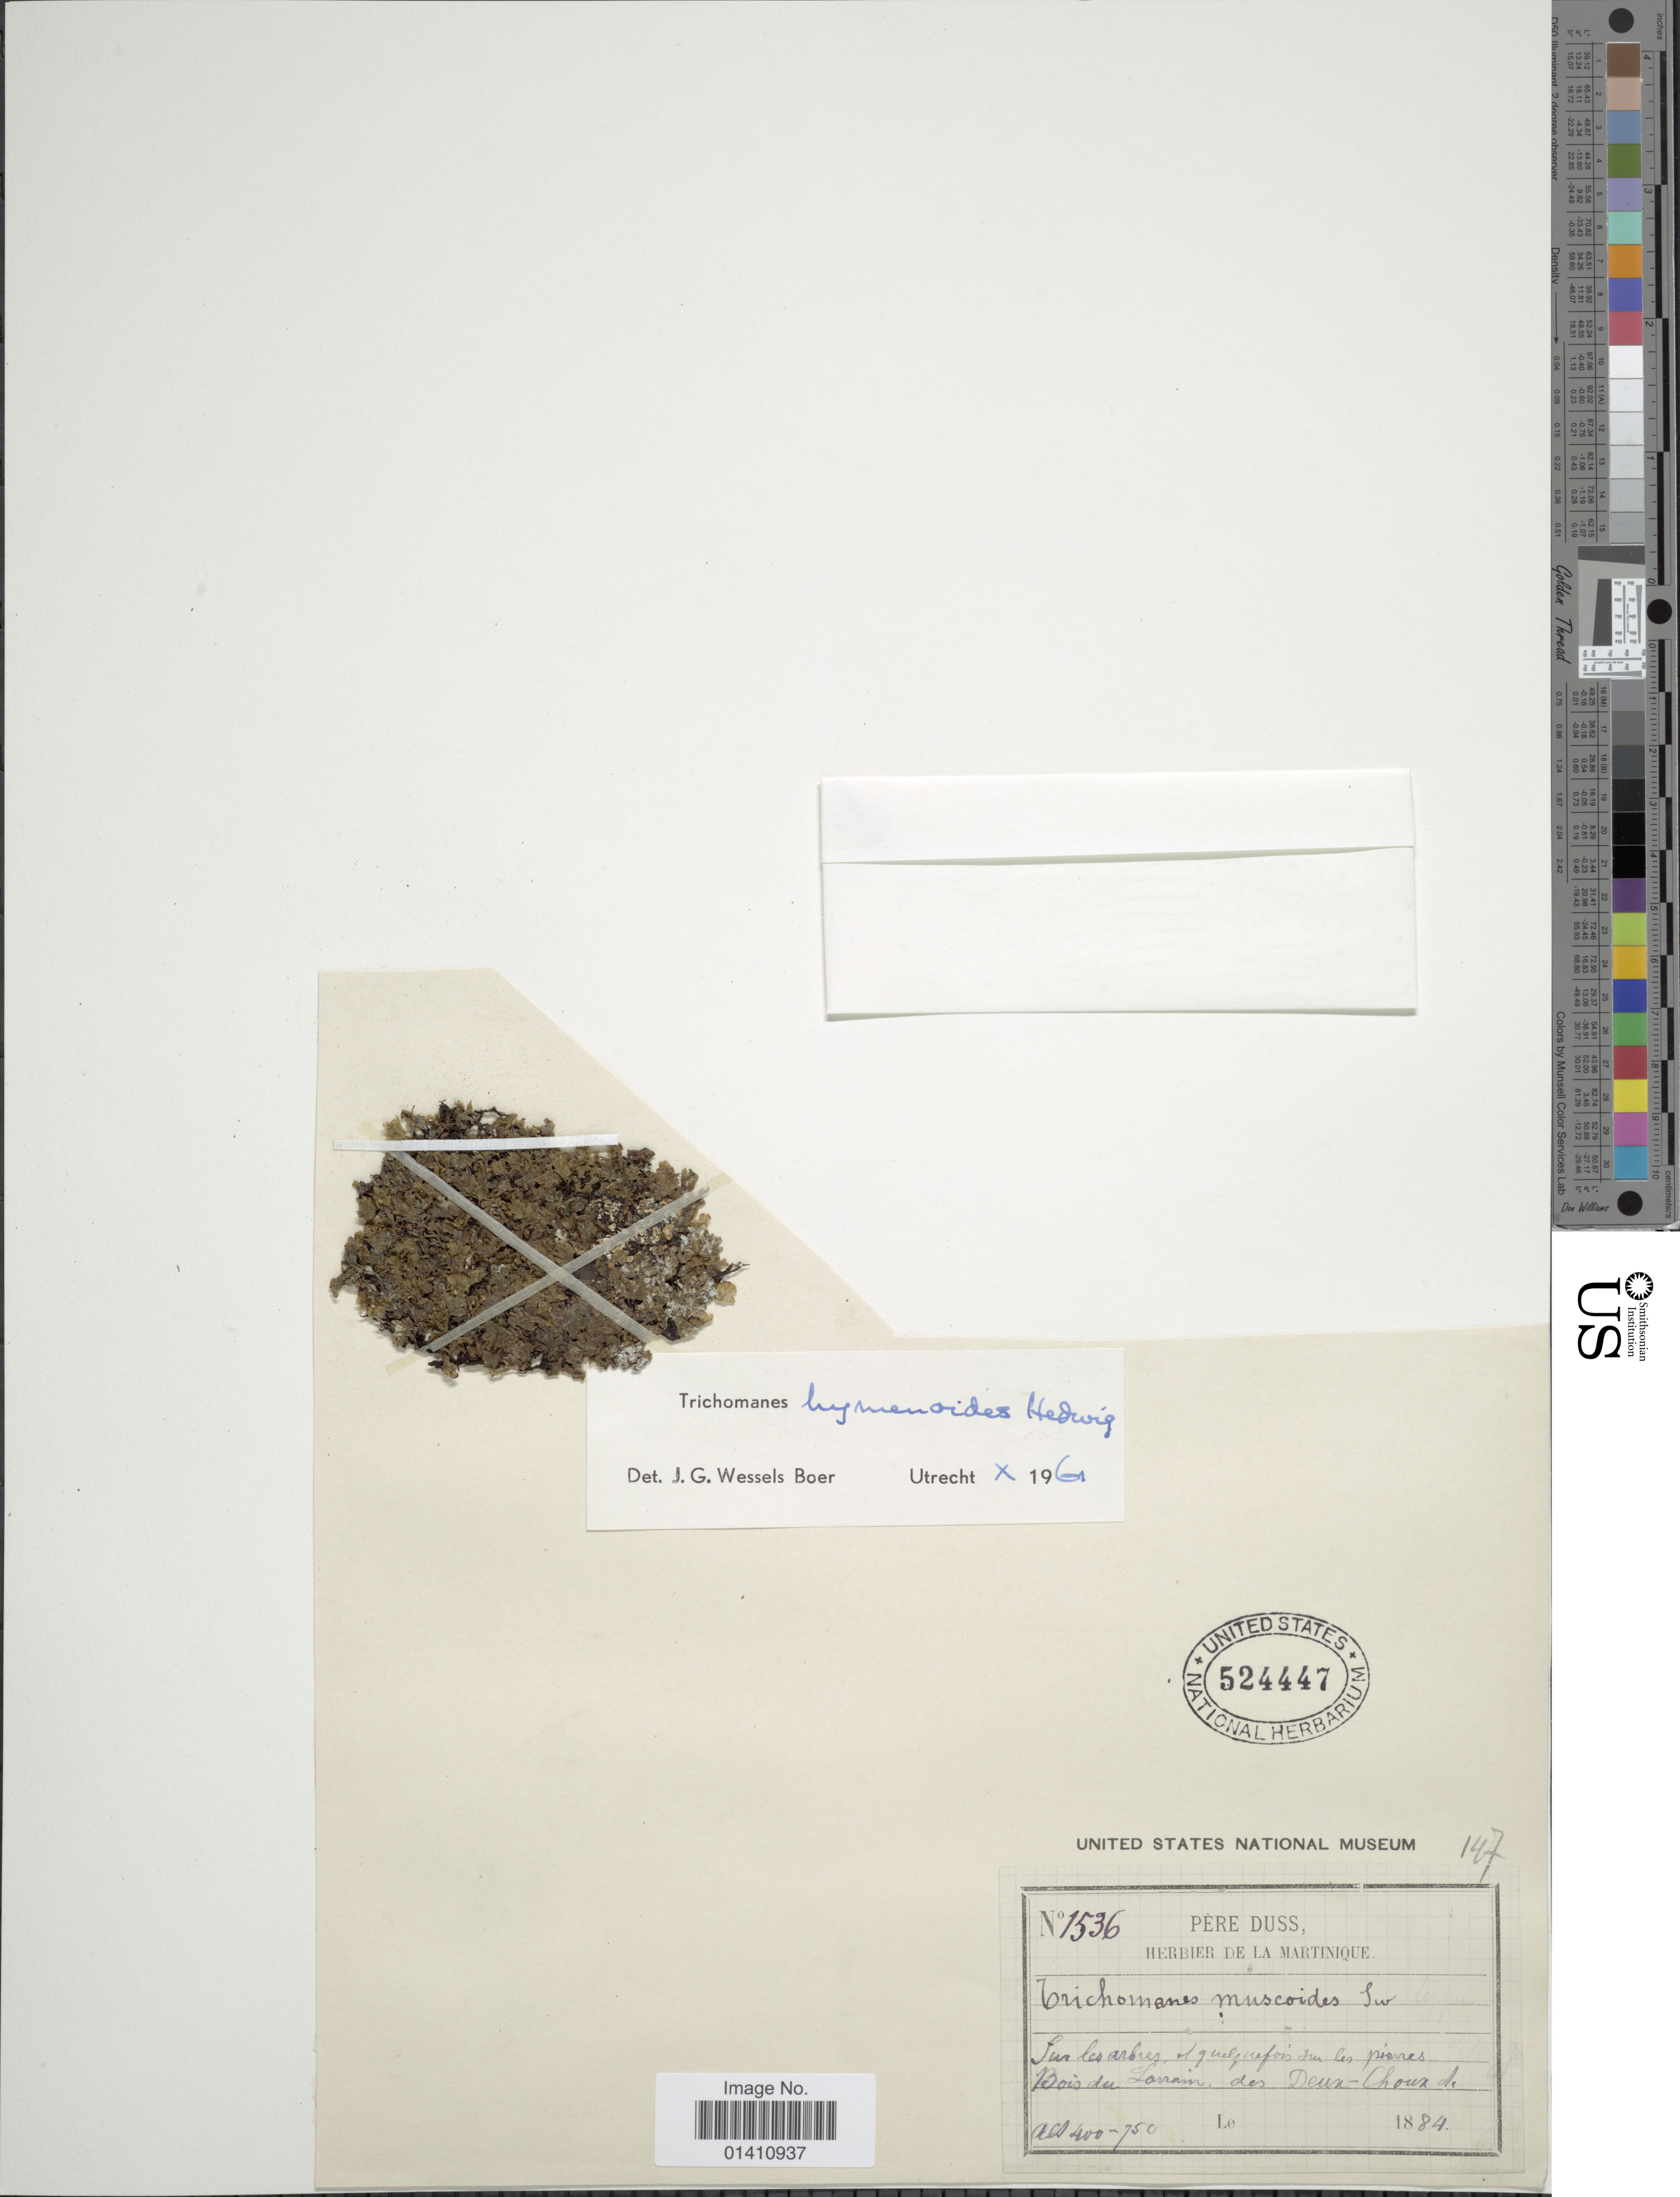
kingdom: Plantae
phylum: Tracheophyta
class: Polypodiopsida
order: Hymenophyllales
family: Hymenophyllaceae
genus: Didymoglossum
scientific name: Didymoglossum hymenoides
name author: (Hedw.) Copel.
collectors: Père Duss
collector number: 1536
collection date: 1884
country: Martinique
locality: Sur les arbres et quelquefois sur les pierres. Bois du Lorrain des Deux-Choux etc.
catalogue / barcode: US 524447